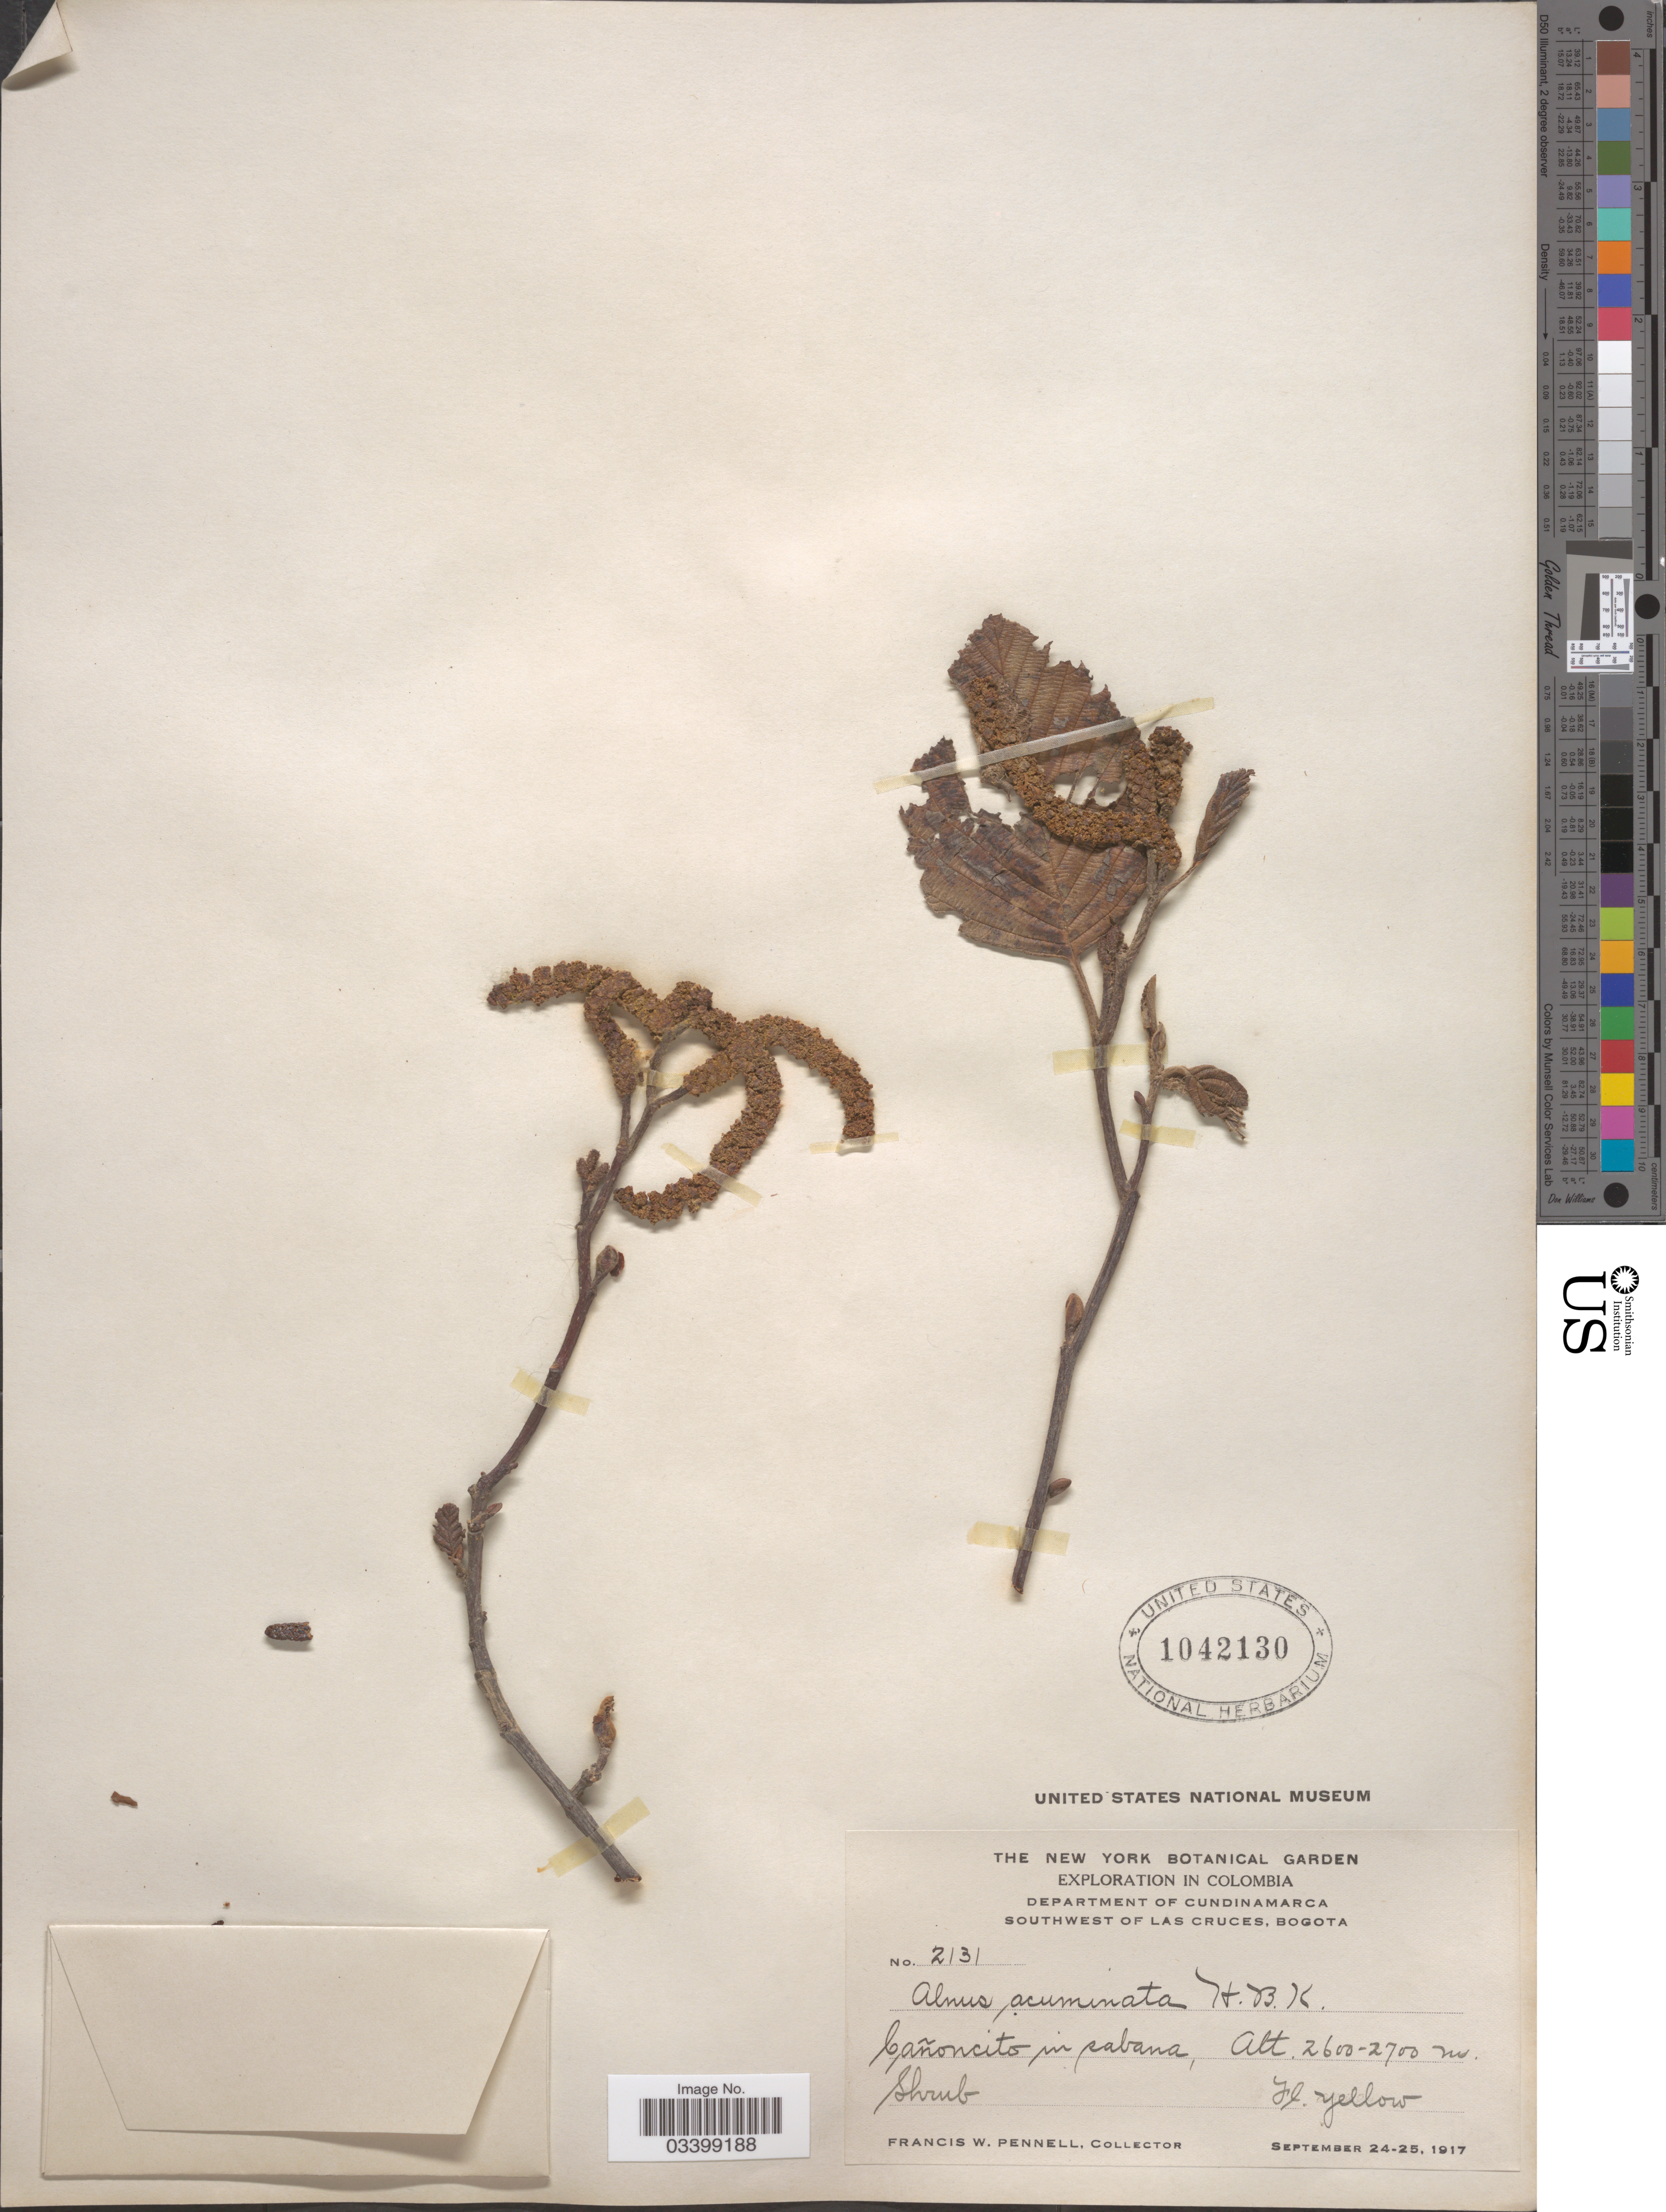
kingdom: Plantae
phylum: Tracheophyta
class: Magnoliopsida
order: Fagales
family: Betulaceae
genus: Alnus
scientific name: Alnus acuminata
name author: Kunth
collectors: F. W. Pennell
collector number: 2131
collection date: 1917-09-24/1917-09-25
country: Colombia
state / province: Cundinamarca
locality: Department of Cundinamarca. Southwest of Las Cruces.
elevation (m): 2600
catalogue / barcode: US 1042130